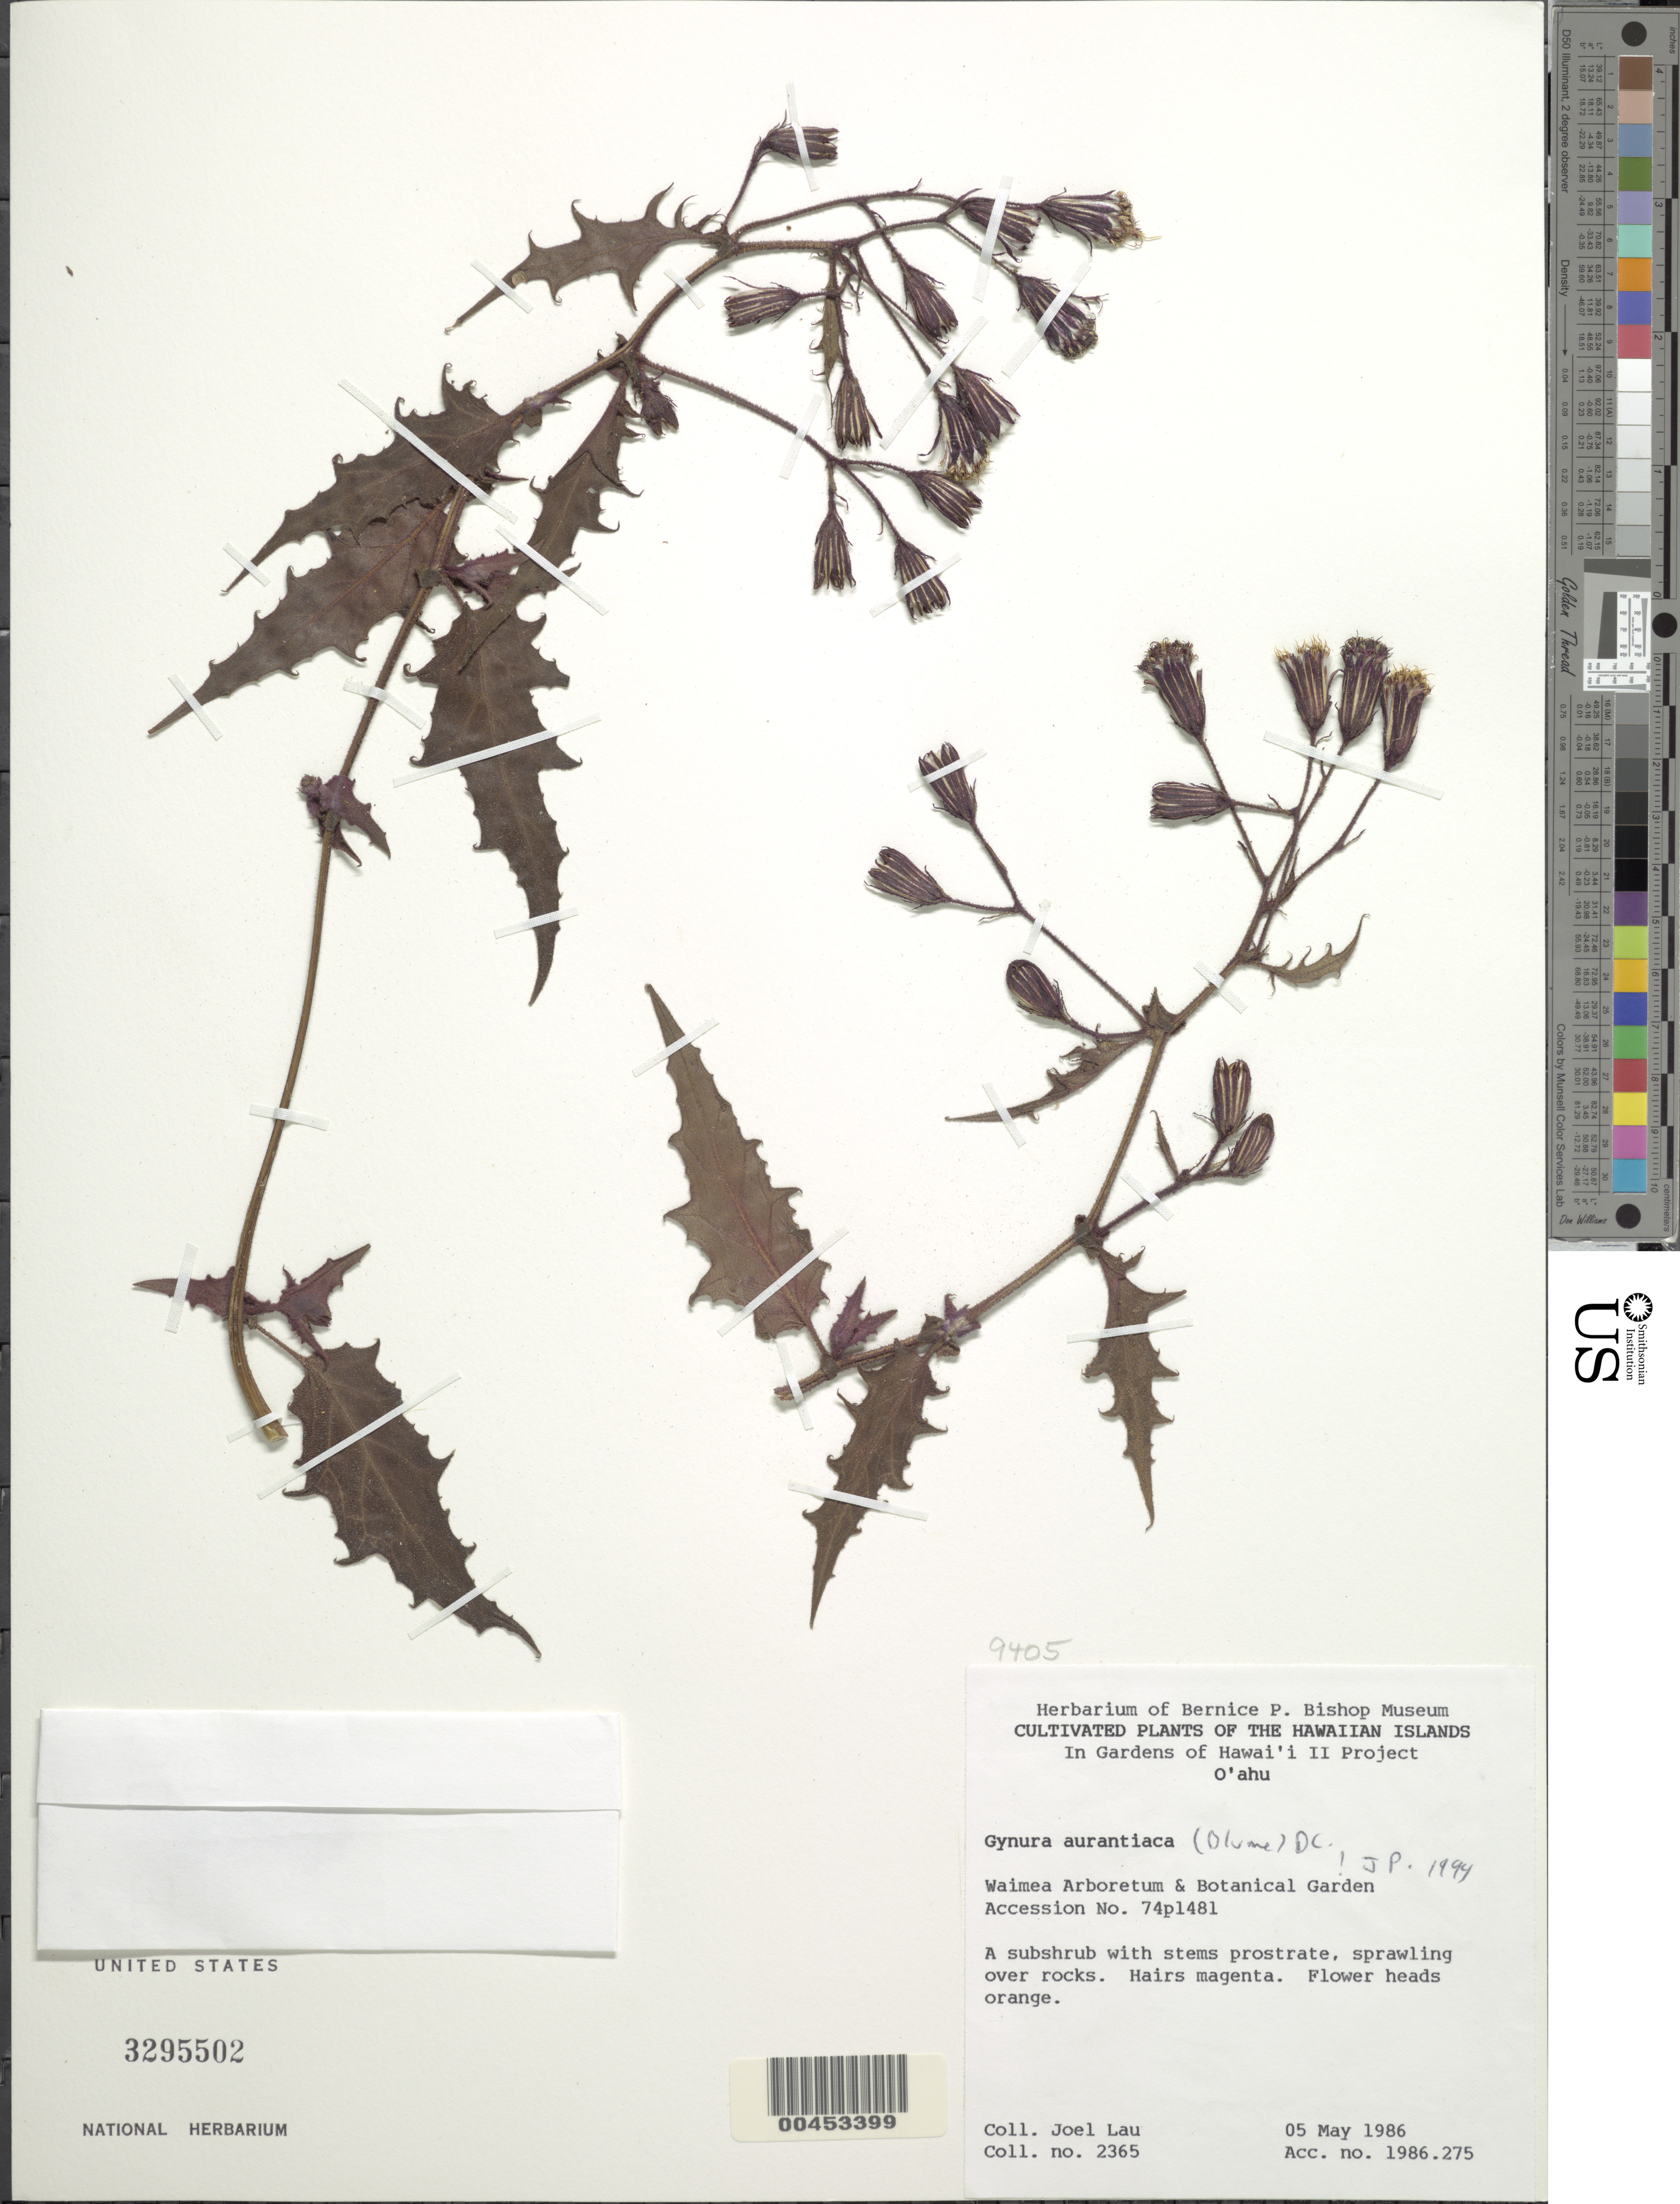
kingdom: Plantae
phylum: Tracheophyta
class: Magnoliopsida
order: Asterales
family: Asteraceae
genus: Gynura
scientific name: Gynura aurantiaca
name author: (Blume) DC.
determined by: Pruski, J. F.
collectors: J. Lau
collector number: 2365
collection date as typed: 5 May 1986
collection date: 1986-05-05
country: United States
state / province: Hawaii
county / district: Honolulu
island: Oahu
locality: Waimea Arboretum & Botanical Garden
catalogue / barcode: US 3295502